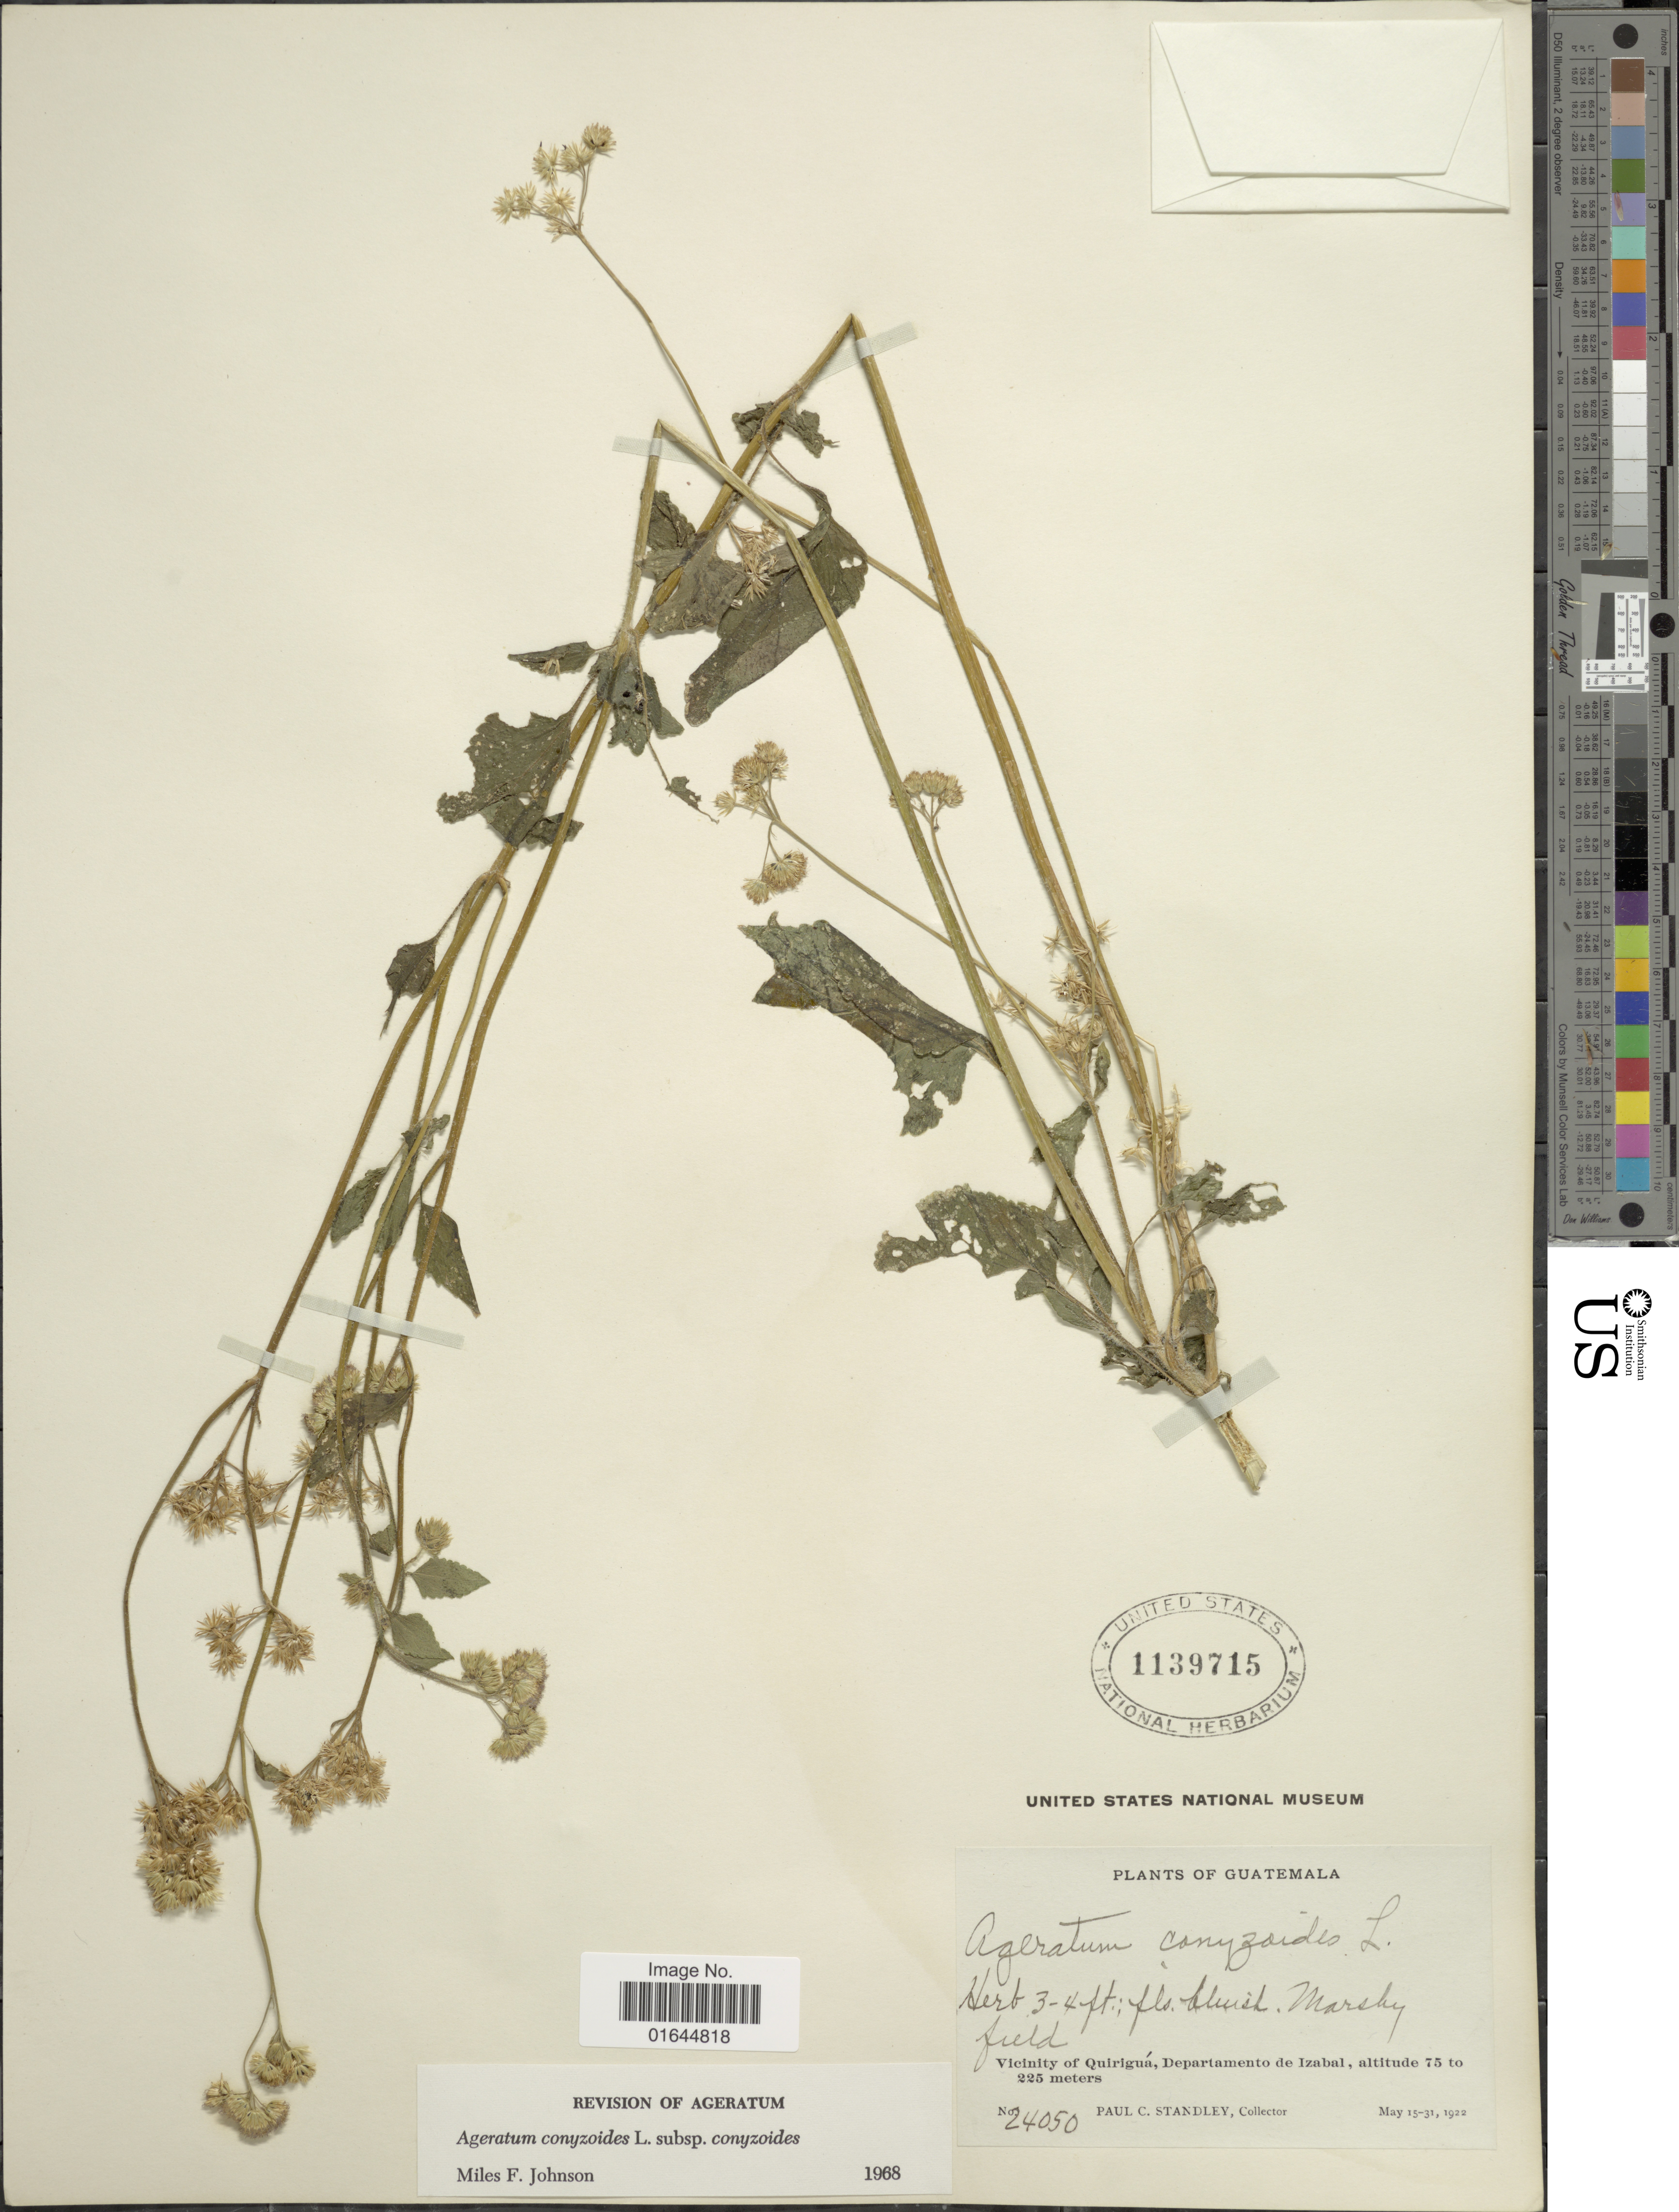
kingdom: Plantae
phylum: Tracheophyta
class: Magnoliopsida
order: Asterales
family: Asteraceae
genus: Ageratum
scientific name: Ageratum houstonianum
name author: Mill.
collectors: P. C. Standley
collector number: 24050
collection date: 1922-05-15/1922-05-31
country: Guatemala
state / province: Izabal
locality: Guatemala, Vicinity of Quiriguá, Departamento de Izabal.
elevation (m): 75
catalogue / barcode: US 1139715